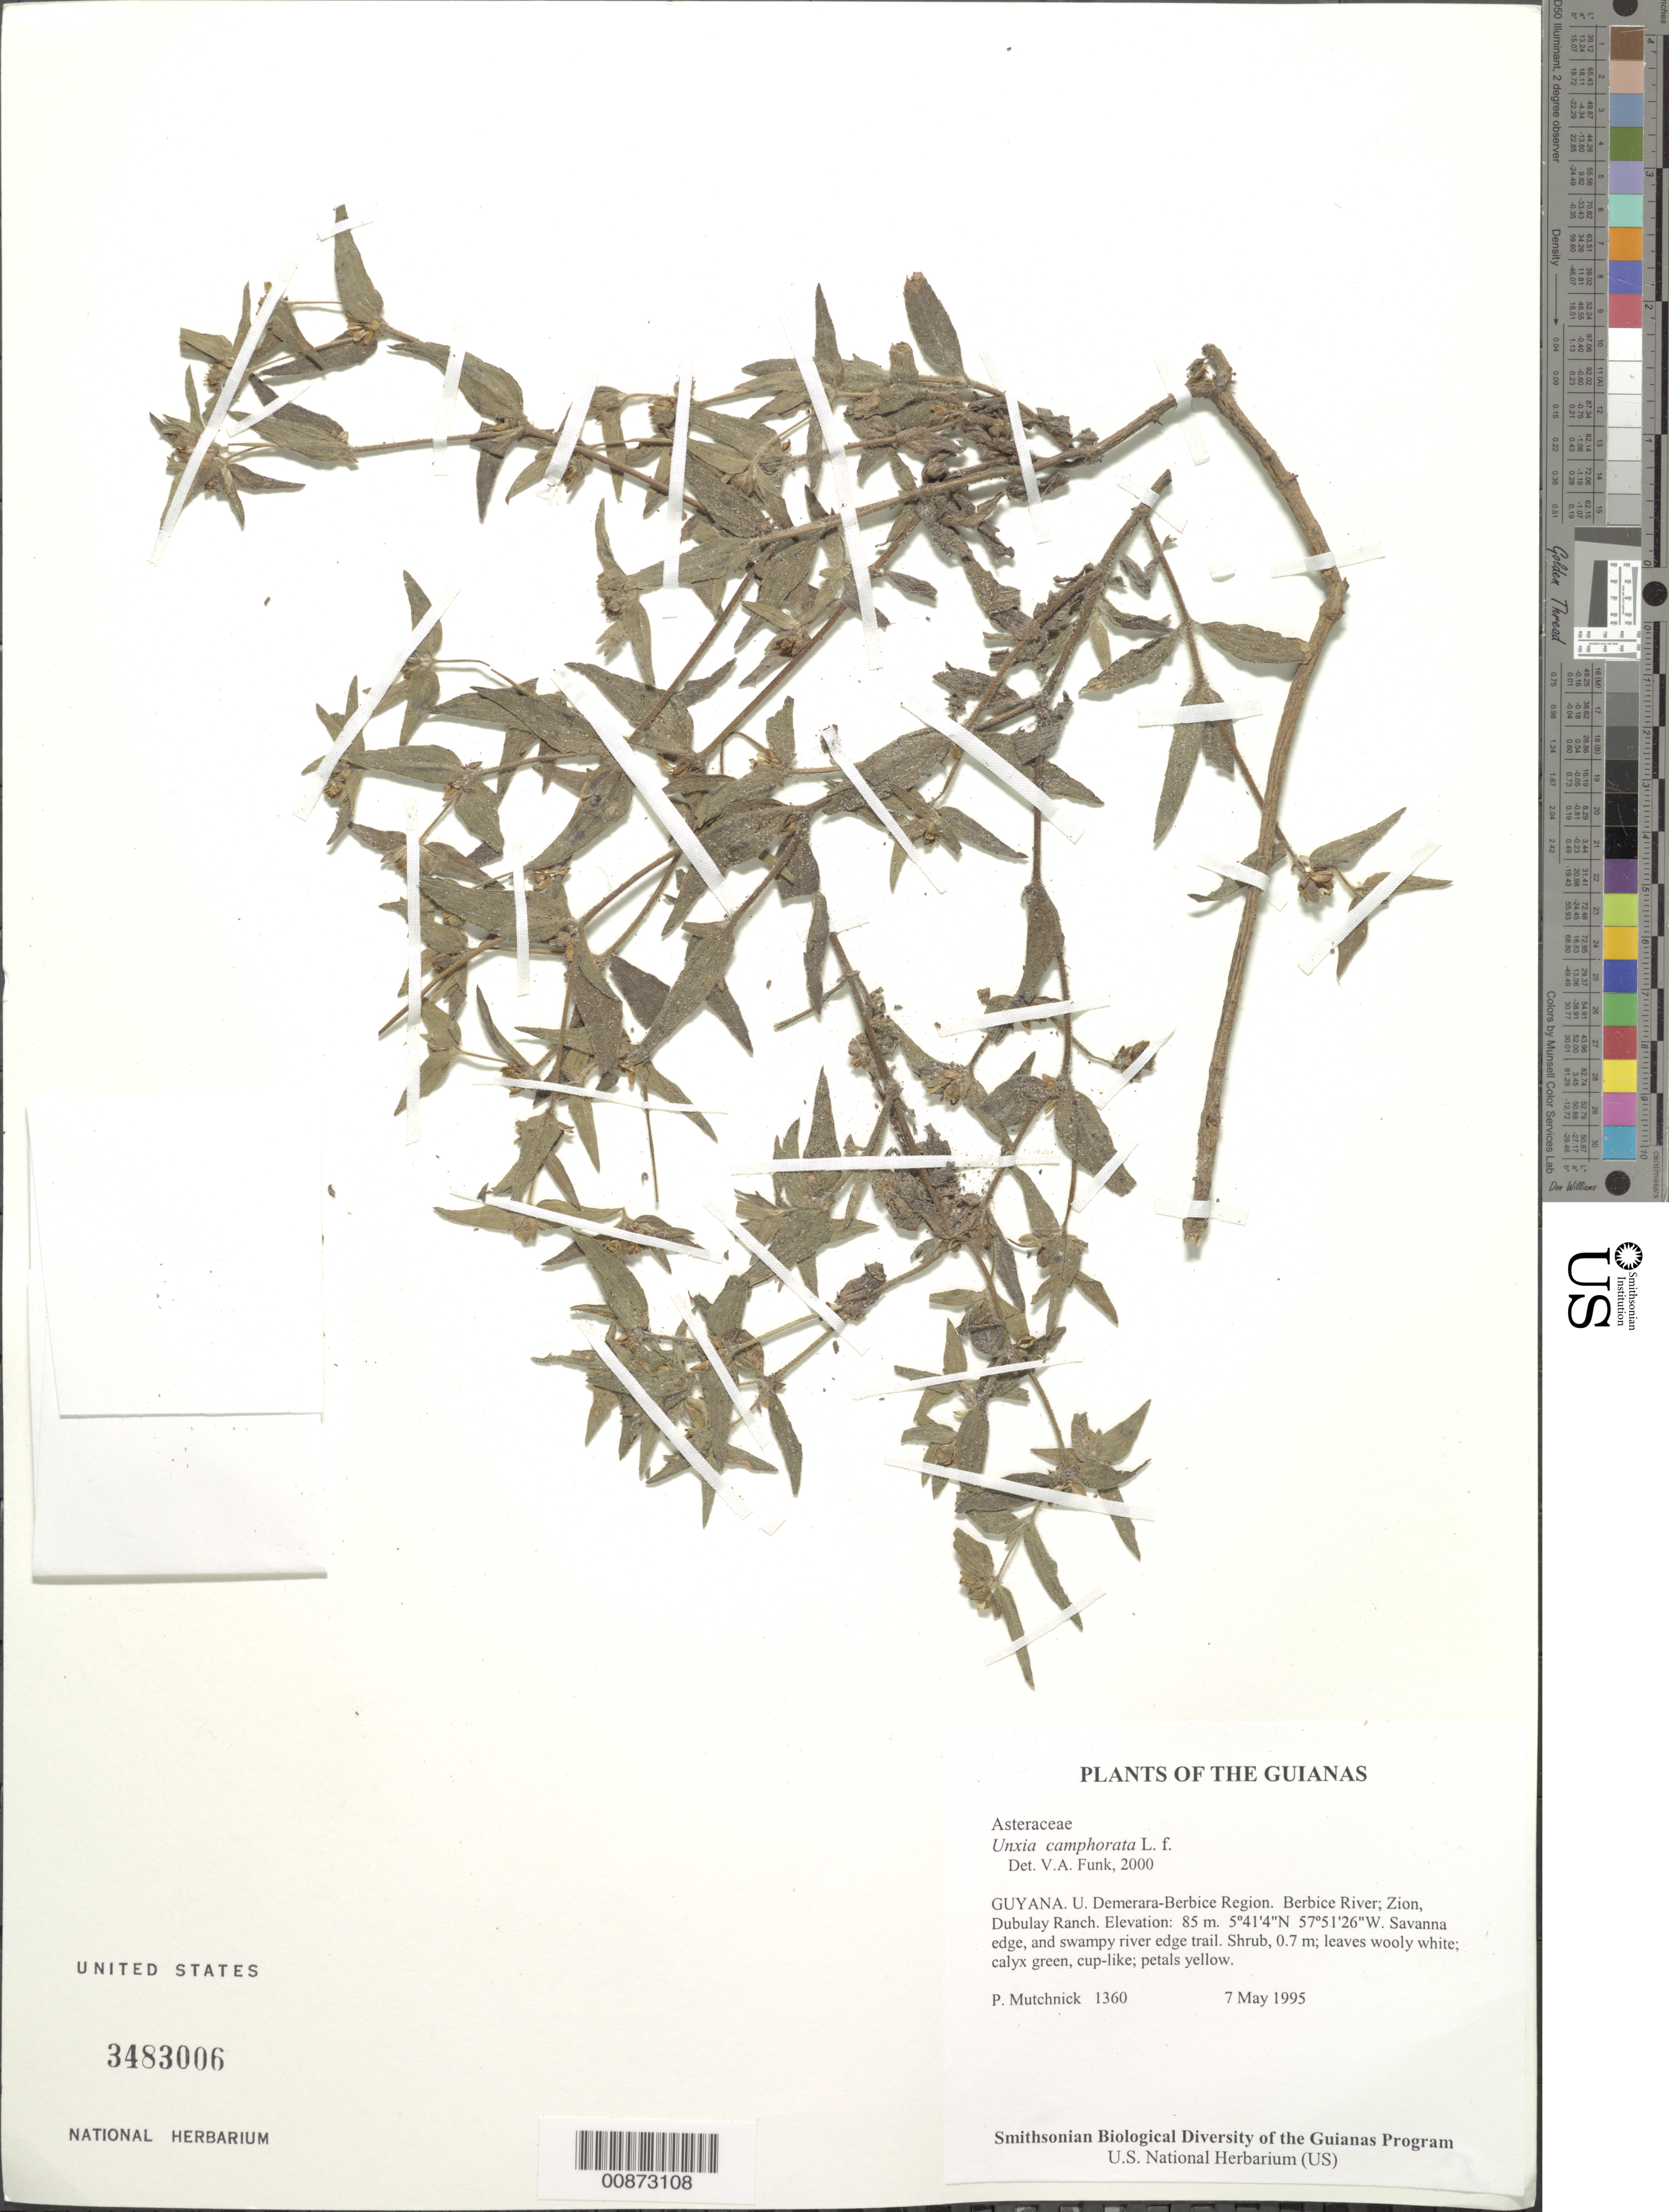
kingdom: Plantae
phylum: Tracheophyta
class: Magnoliopsida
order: Asterales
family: Asteraceae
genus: Unxia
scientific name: Unxia camphorata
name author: L. f.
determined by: Funk, Vicki A., (BOT), Smithsonian Institution - National Museum of Natural History (UNITED STATES)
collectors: P. Mutchnick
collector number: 1360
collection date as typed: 7 May 1995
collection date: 1995-05-07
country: Guyana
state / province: U. Demerara-Berbice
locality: Berbice River; Zion, Dubulay Ranch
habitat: Savanna edge, and swampy river edge trail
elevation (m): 85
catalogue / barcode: US 3483006